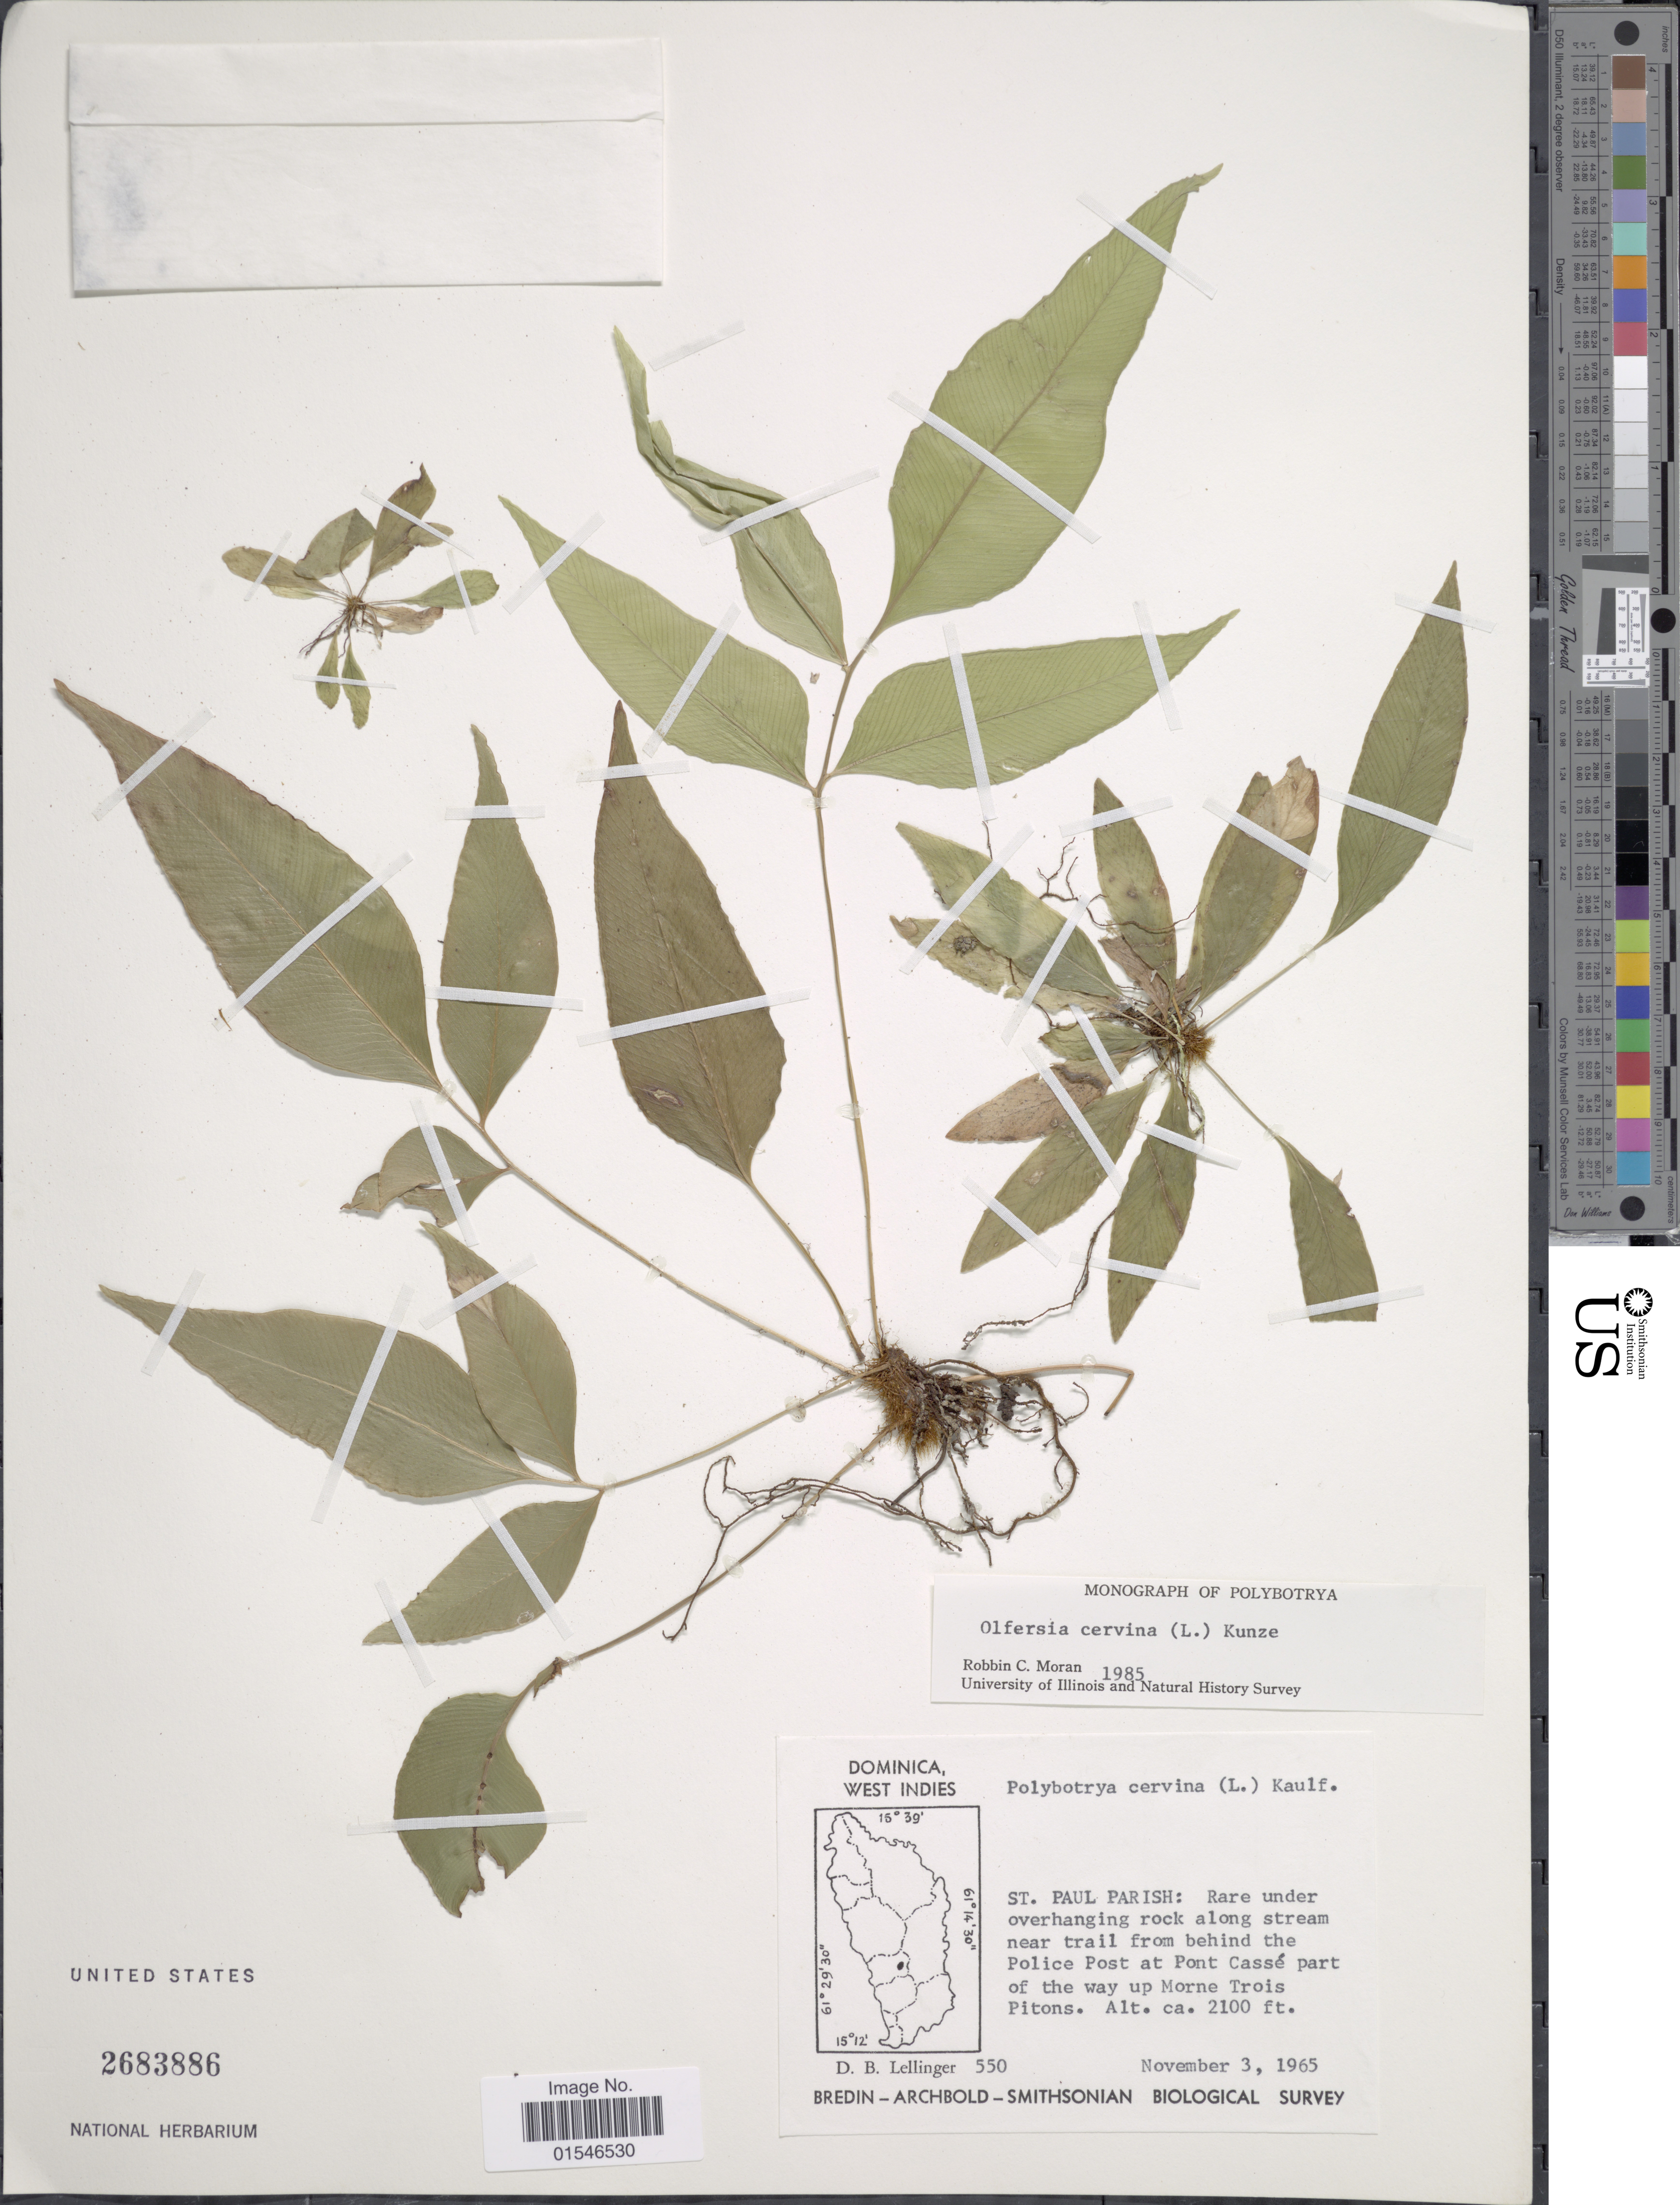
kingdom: Plantae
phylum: Tracheophyta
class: Polypodiopsida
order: Polypodiales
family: Dryopteridaceae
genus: Olfersia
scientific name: Olfersia cervina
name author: (L.) Kunze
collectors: D. B. Lellinger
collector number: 550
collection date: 1965-11-03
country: Dominica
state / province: St. Paul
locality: Rare under overhanging rock along stream near trail from behind the Police Post at Pont Cassé part of the way up Morne Trois Pitons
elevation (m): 640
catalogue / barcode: US 2683886